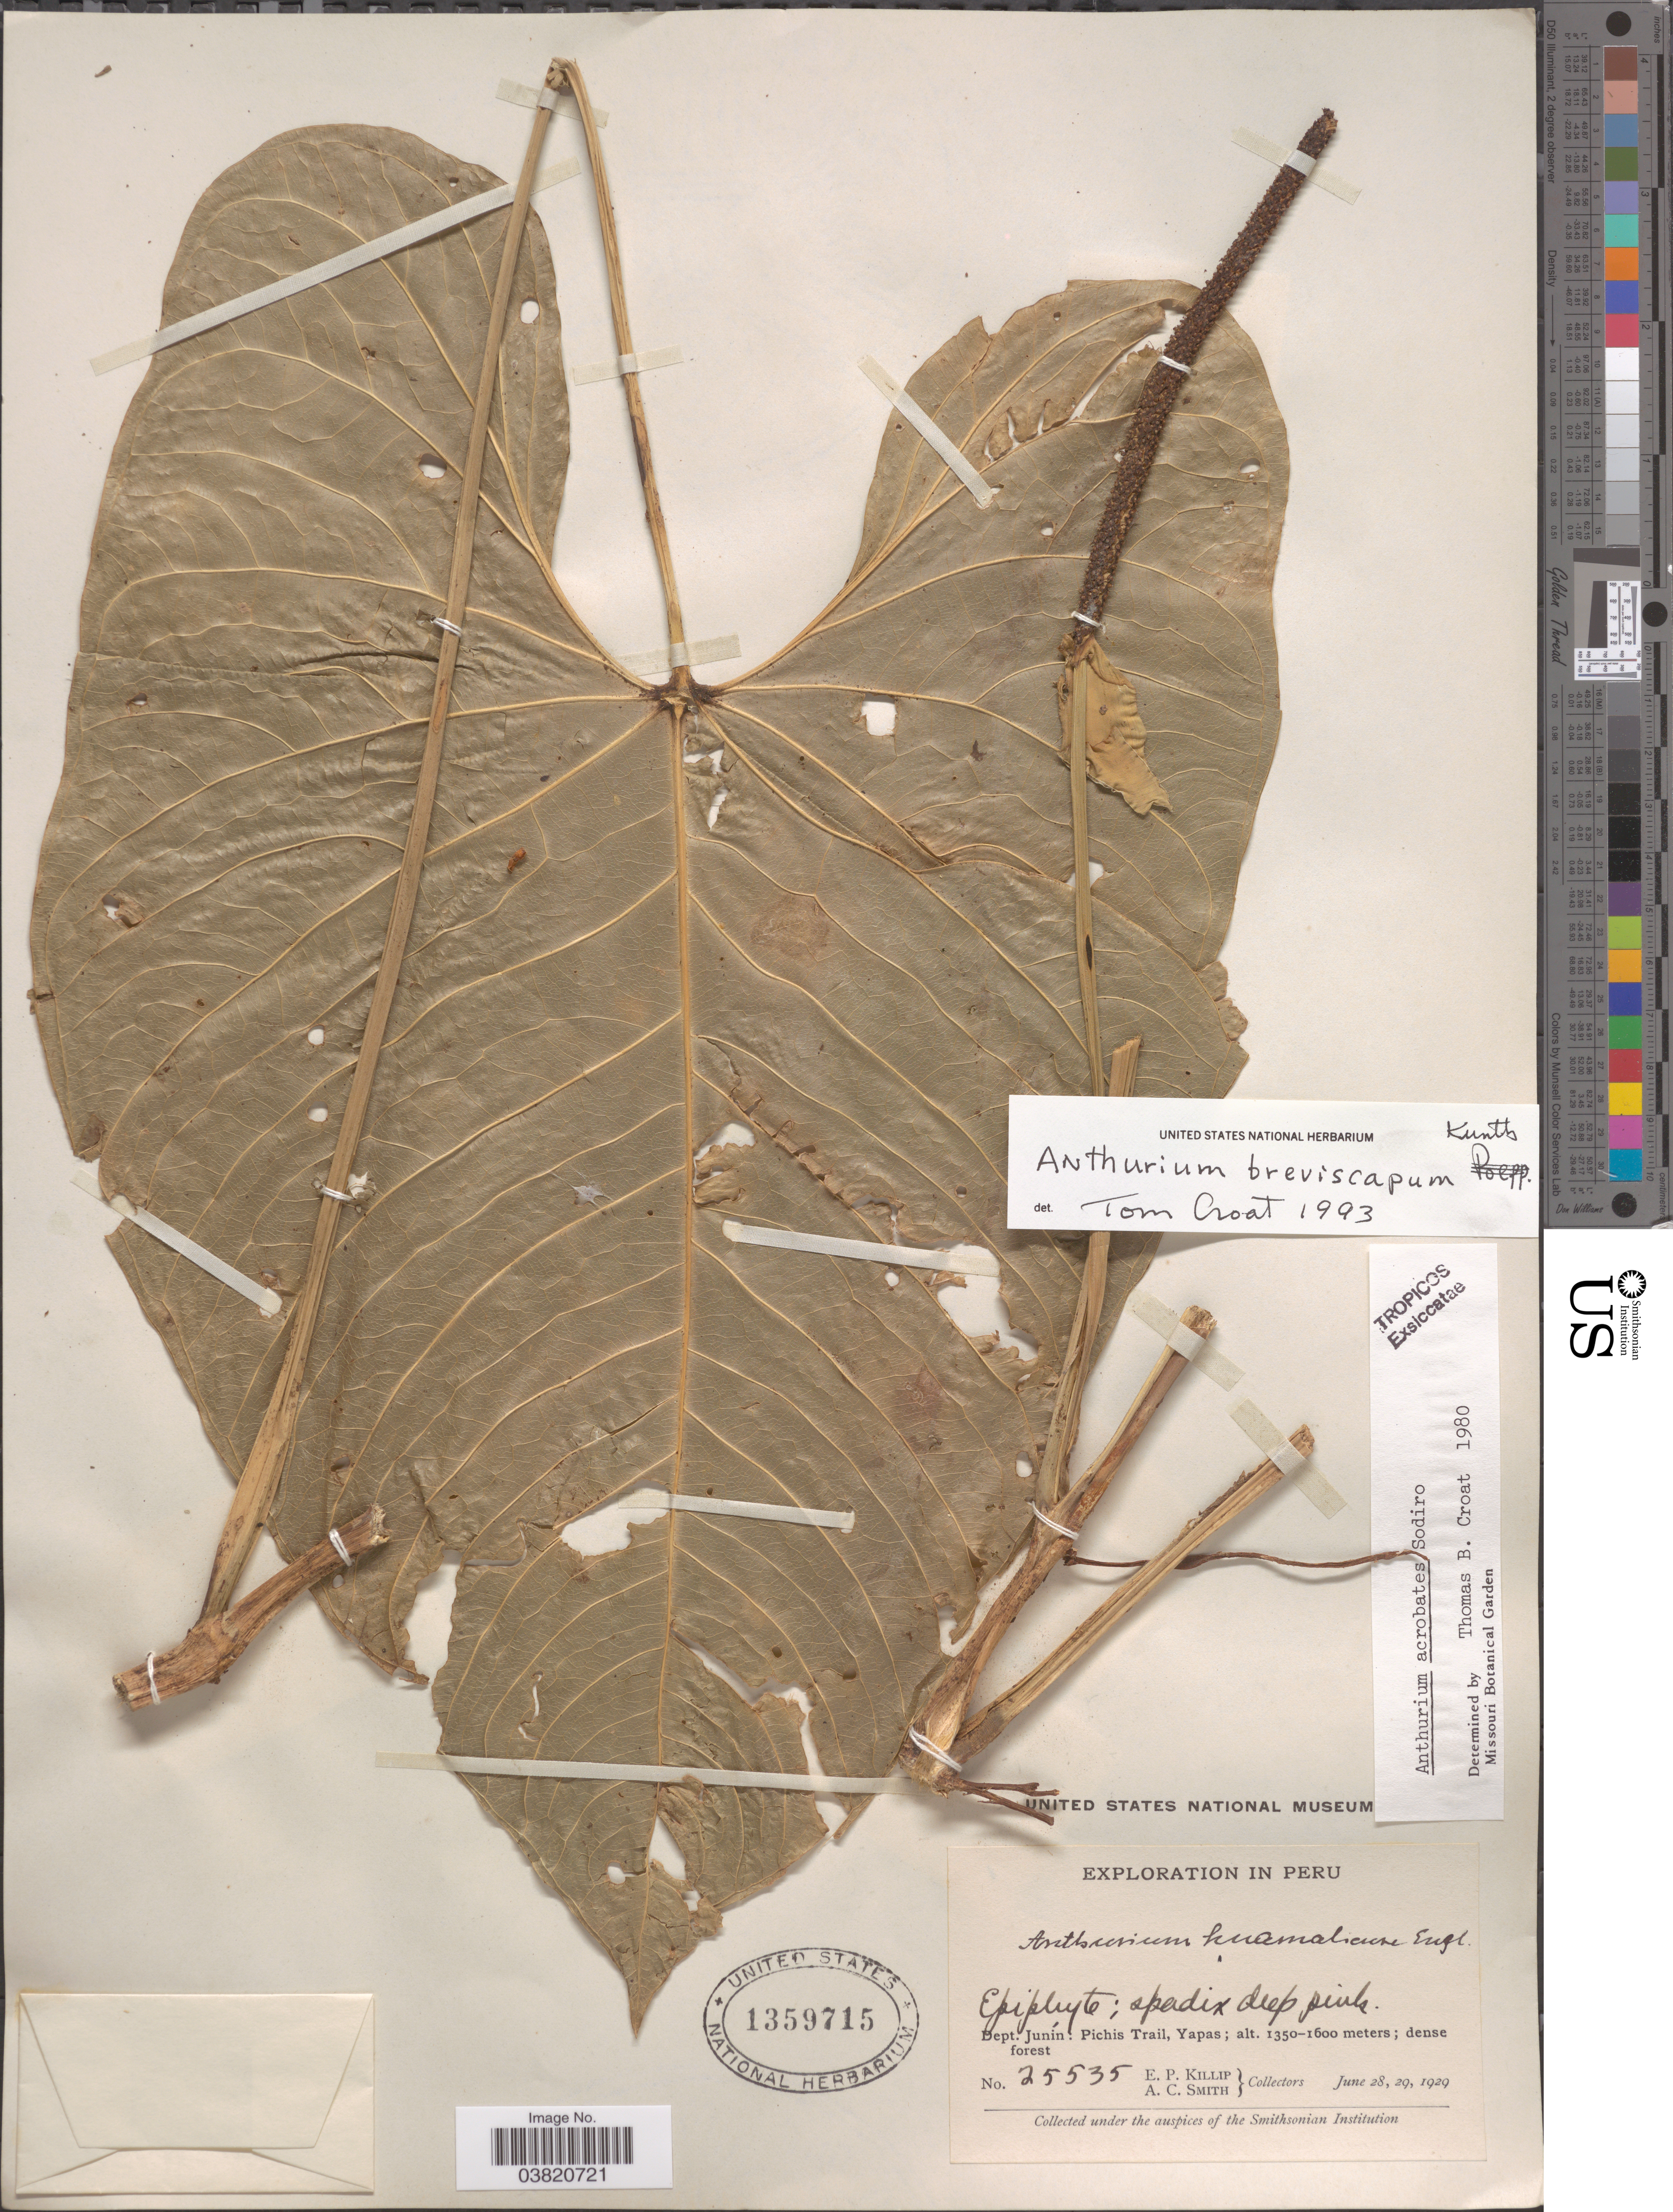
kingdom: Plantae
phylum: Tracheophyta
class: Liliopsida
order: Alismatales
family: Araceae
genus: Anthurium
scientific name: Anthurium breviscapum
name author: Kunth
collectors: E. P. Killip & A. C. Smith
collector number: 25535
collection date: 1929-06-28/1929-06-29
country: Peru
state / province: Junín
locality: Dept. Junín: Pichis Trail, Yapas.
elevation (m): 1350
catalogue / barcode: US 1359715